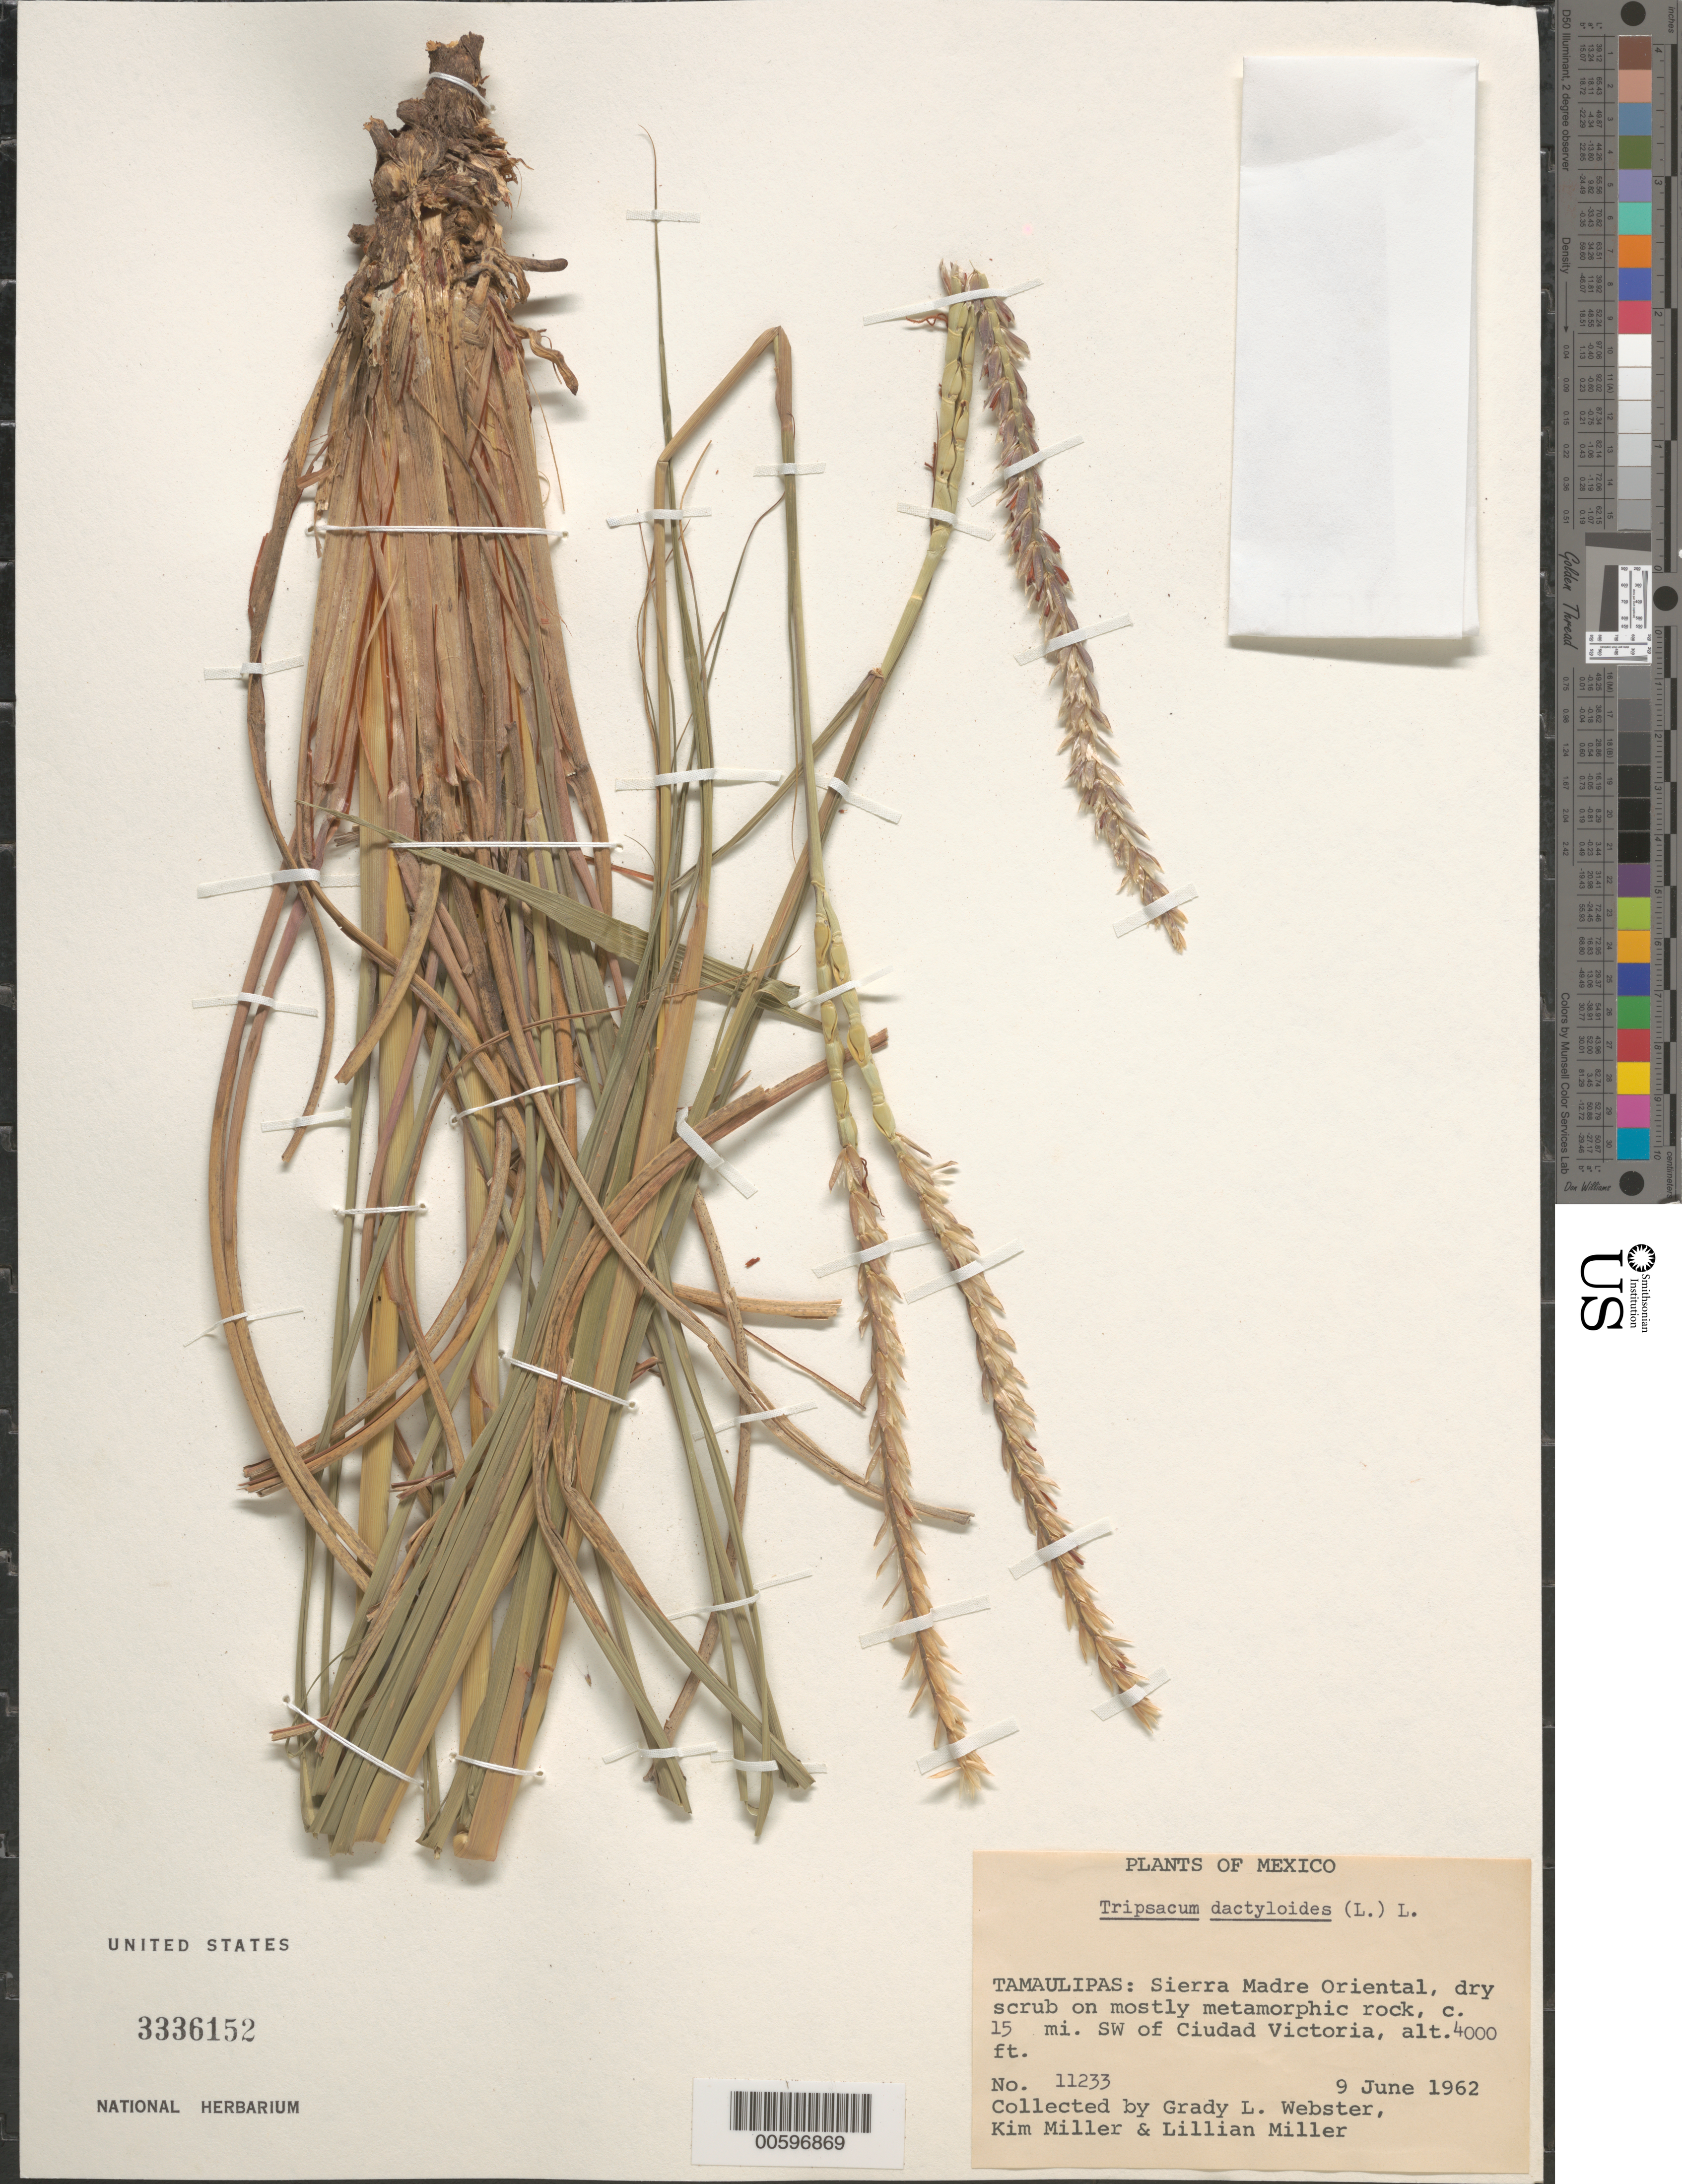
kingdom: Plantae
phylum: Tracheophyta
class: Liliopsida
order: Poales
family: Poaceae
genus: Tripsacum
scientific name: Tripsacum dactyloides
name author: (L.) L.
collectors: G. L. Webster, K. Miller & L. Miller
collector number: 11233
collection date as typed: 9 Jun 1962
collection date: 1962-06-09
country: Mexico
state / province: Tamaulipas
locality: Sierra Madre Oriental, c. 15 mi SW of Ciudad Victoria.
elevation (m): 1219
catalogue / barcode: US 3336152